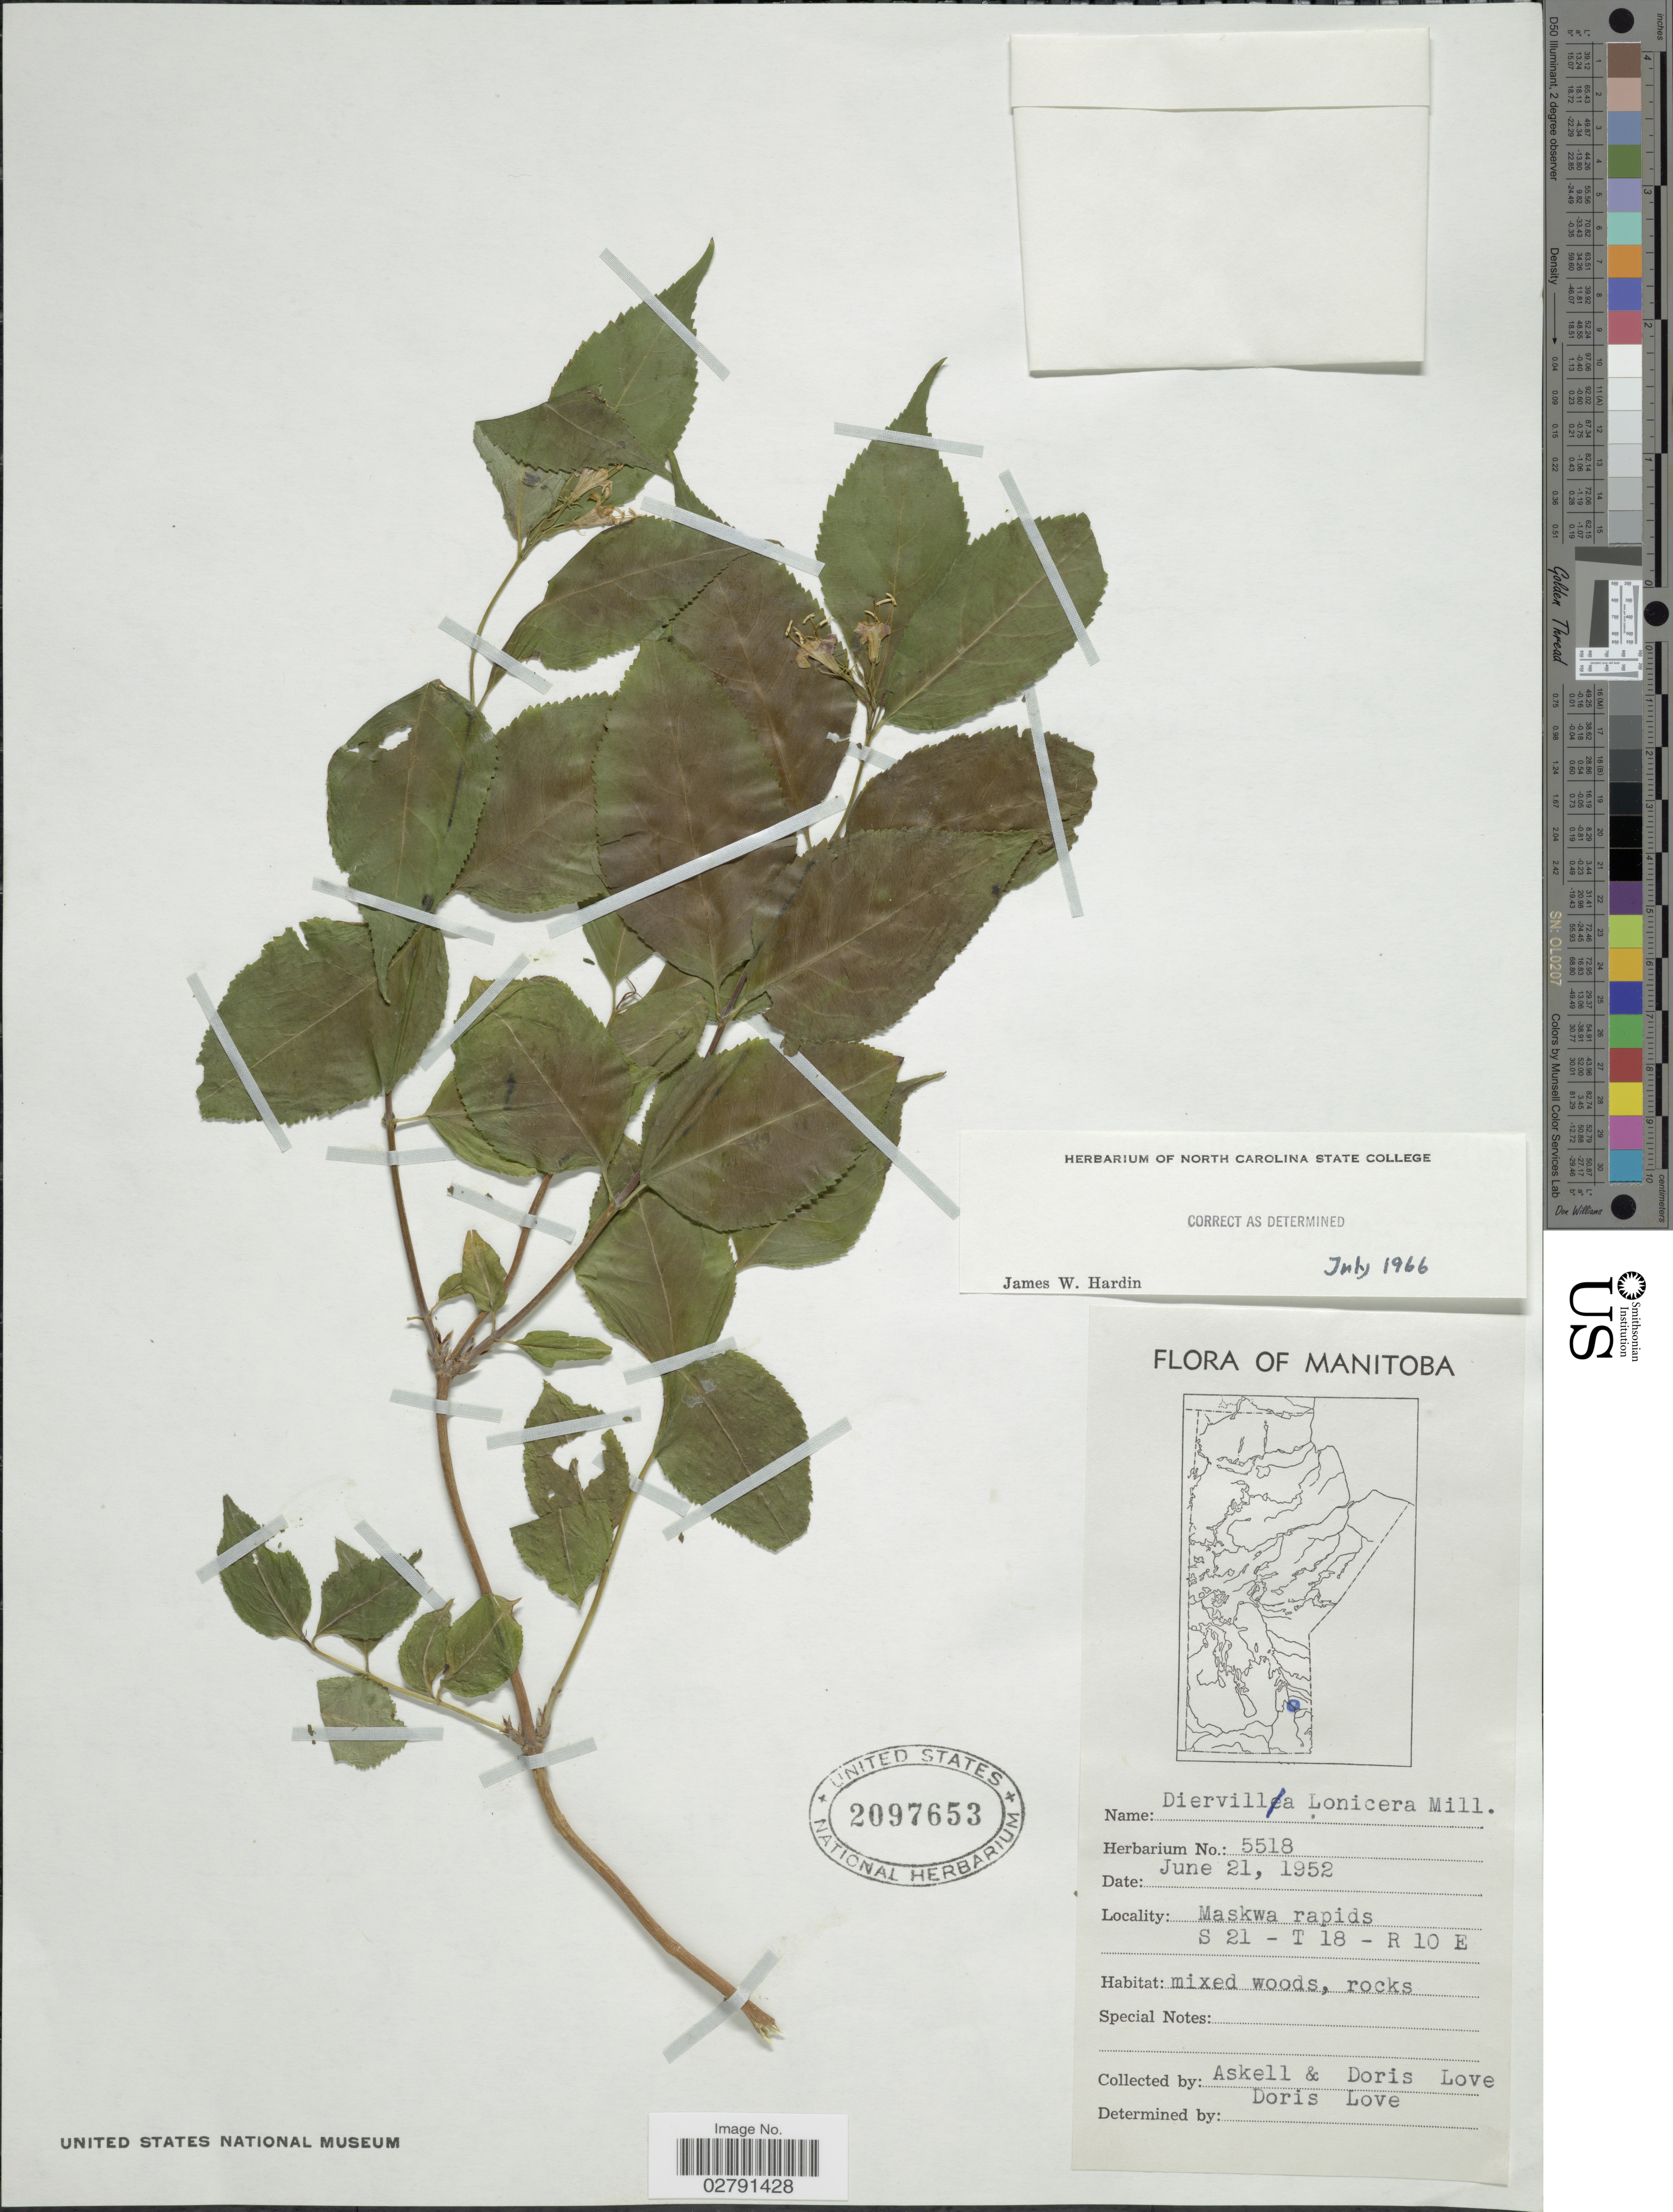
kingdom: Plantae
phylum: Tracheophyta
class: Magnoliopsida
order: Dipsacales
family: Caprifoliaceae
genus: Diervilla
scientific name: Diervilla lonicera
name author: Mill.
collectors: -. Askell & D. Löve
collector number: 5518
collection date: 1952-06-21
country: Canada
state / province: Manitoba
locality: Maskwa rapids, S21 - T18 - R10E.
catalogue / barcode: US 2097653